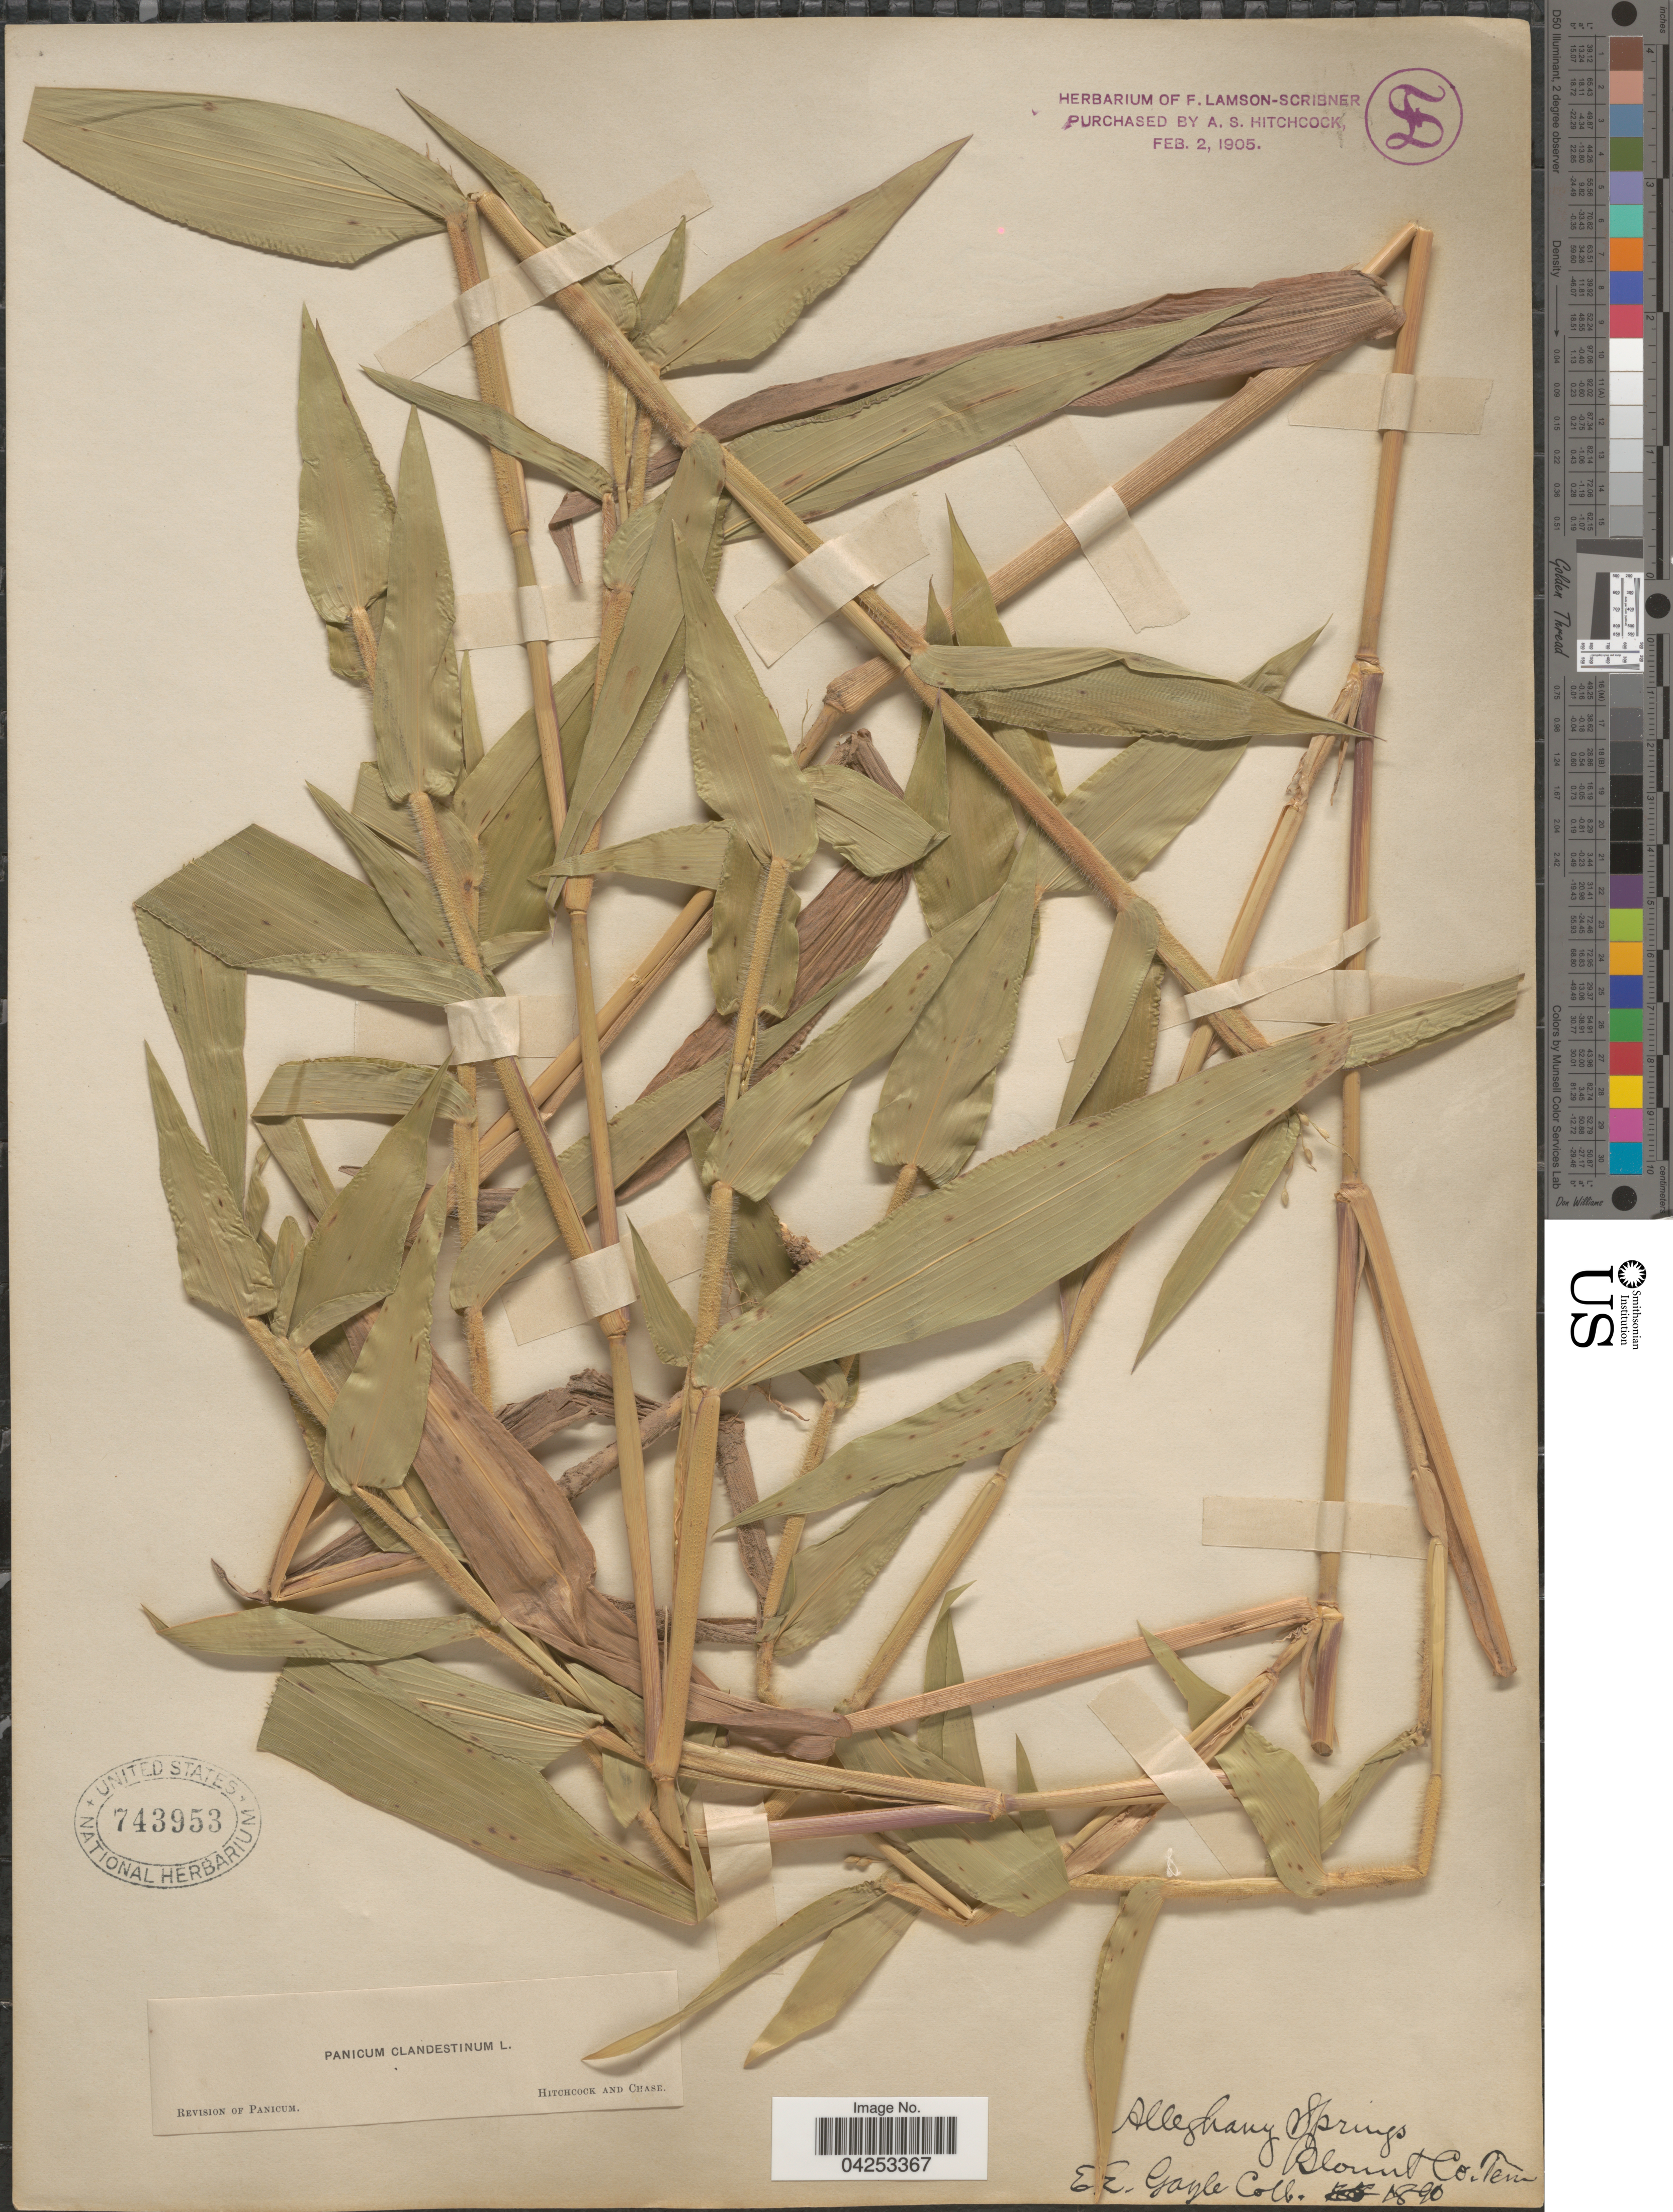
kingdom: Plantae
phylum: Tracheophyta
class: Liliopsida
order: Poales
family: Poaceae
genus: Dichanthelium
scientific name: Dichanthelium clandestinum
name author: (L.) Gould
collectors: E. Gayle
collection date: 1890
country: United States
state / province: Tennessee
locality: Alleghany Springs. Blount County.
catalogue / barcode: US 743953